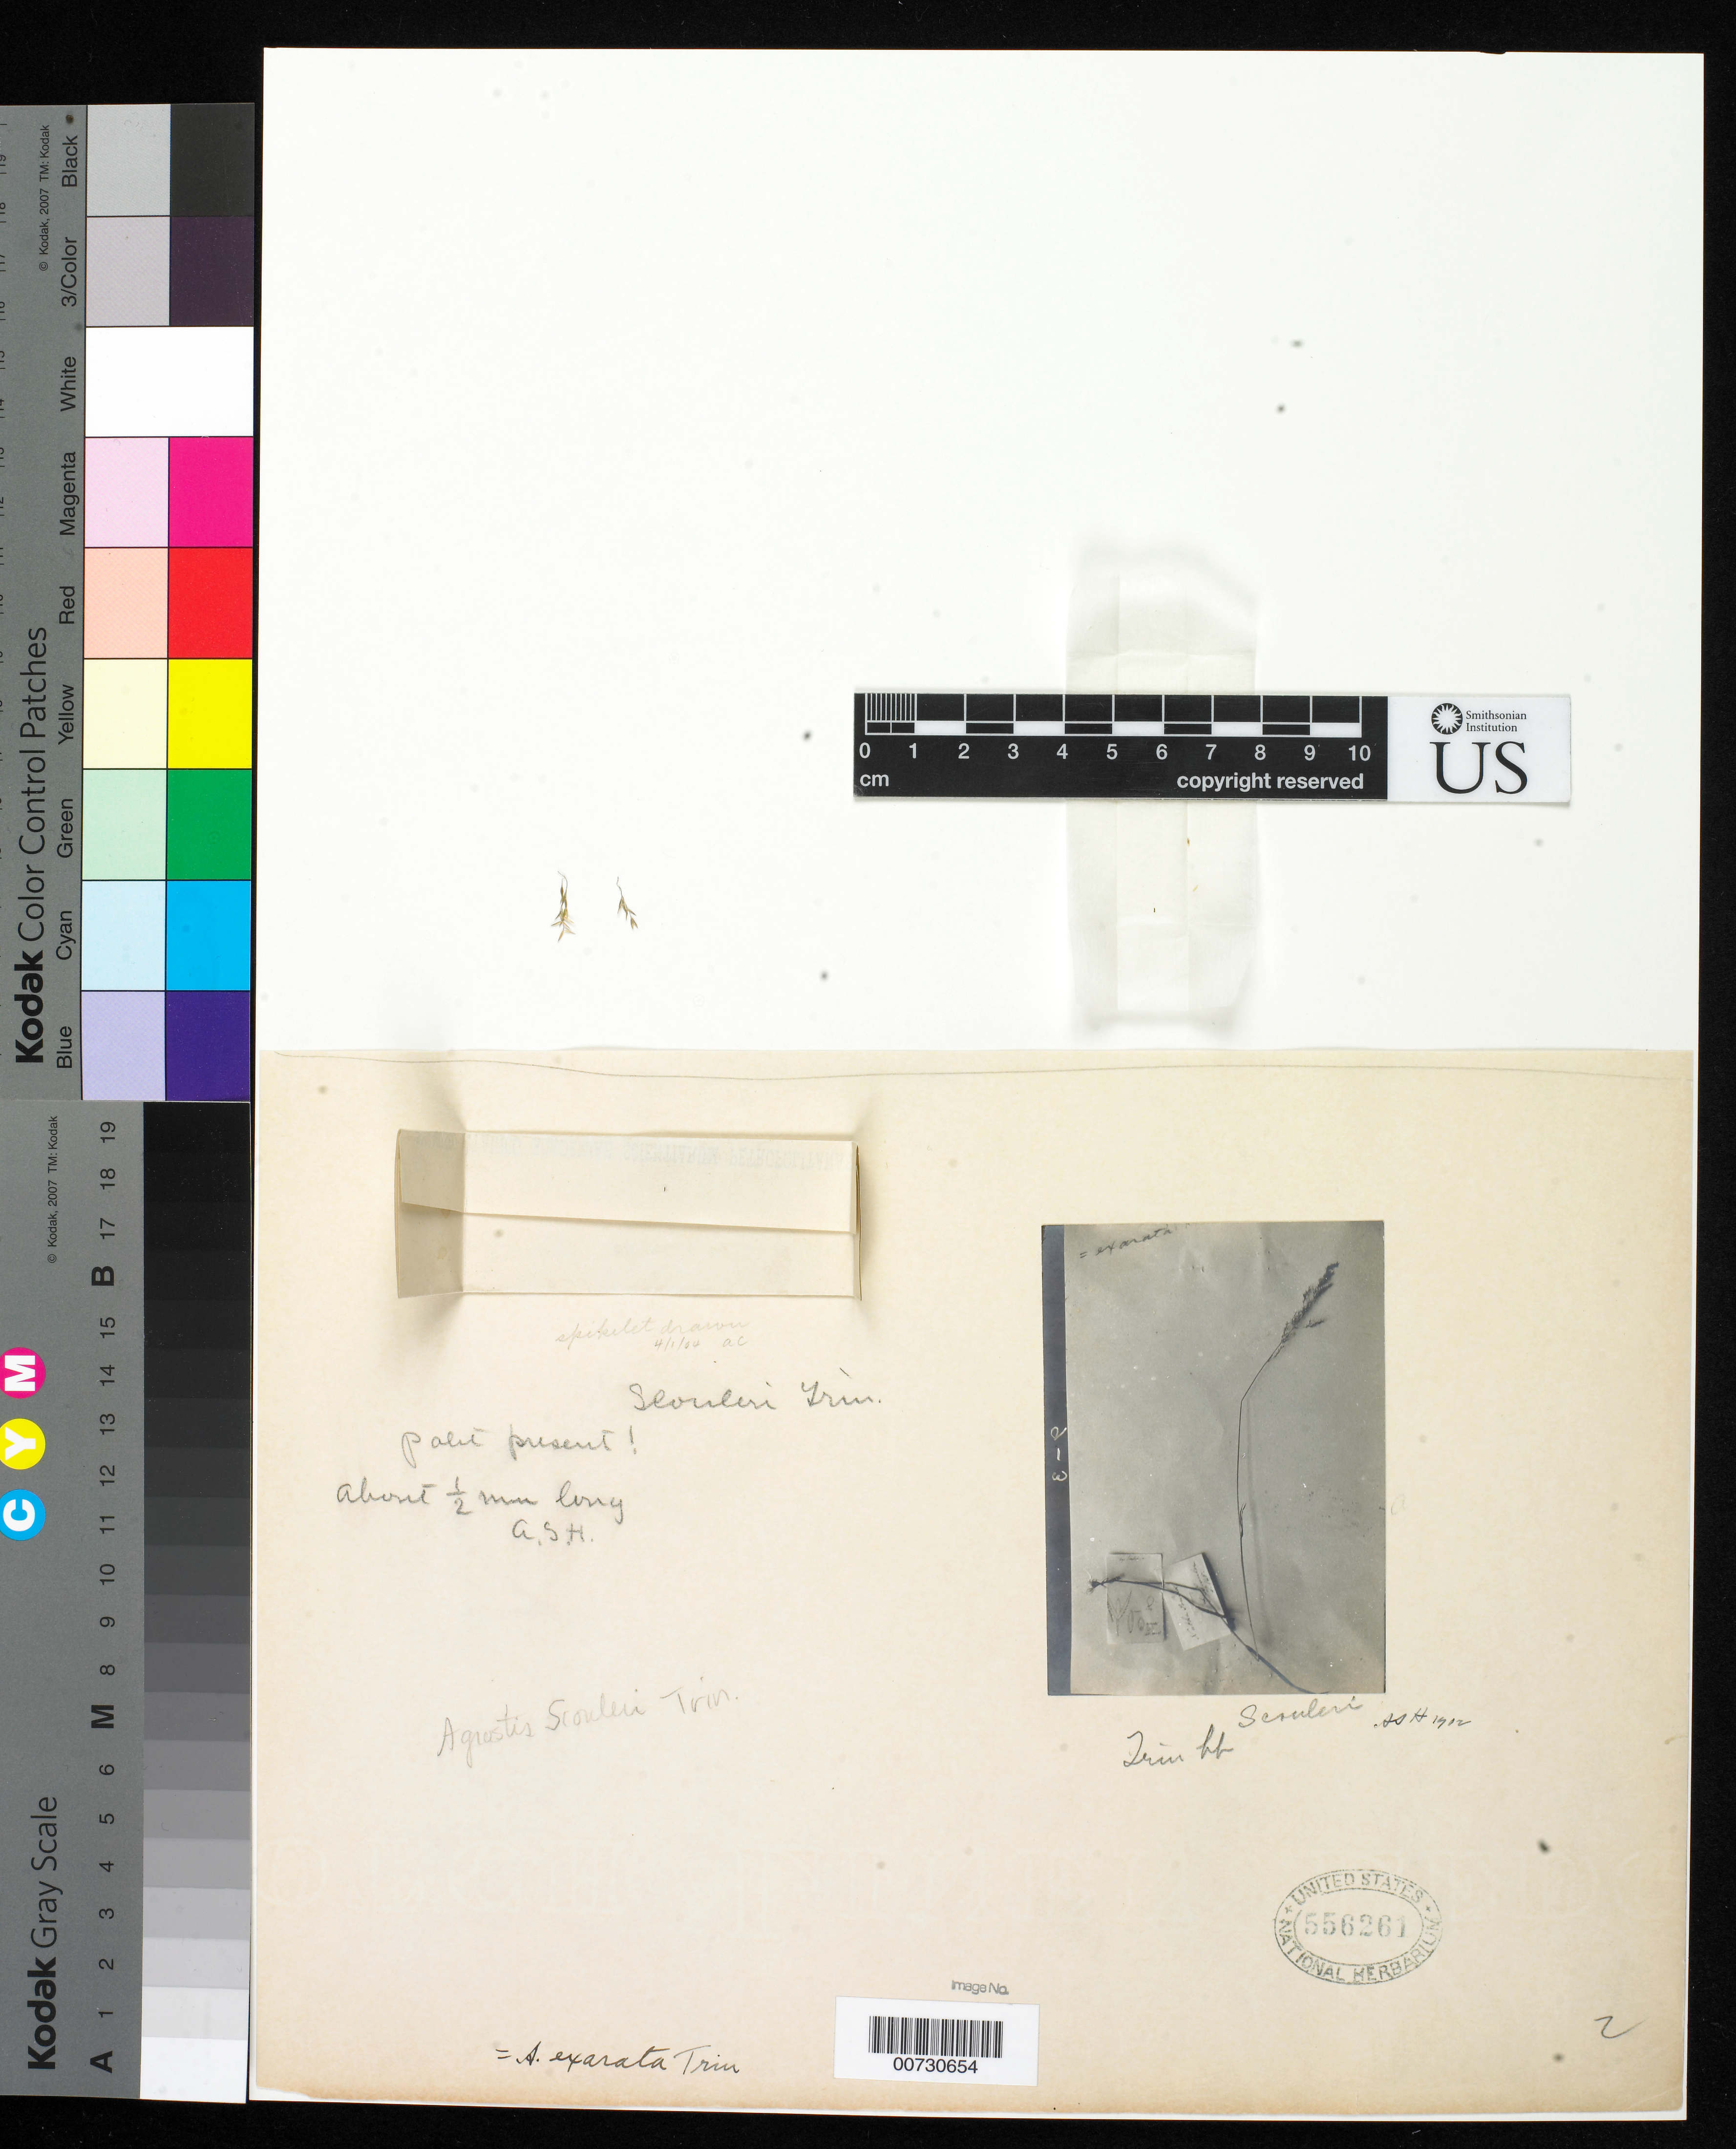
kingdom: Plantae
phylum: Tracheophyta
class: Liliopsida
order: Poales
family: Poaceae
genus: Agrostis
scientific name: Agrostis scouleri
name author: Trin.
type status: Isotype Fragment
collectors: J. D. Hooker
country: Canada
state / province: British Columbia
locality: Nutka Sund. [Nootka Sound]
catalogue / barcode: US 556261